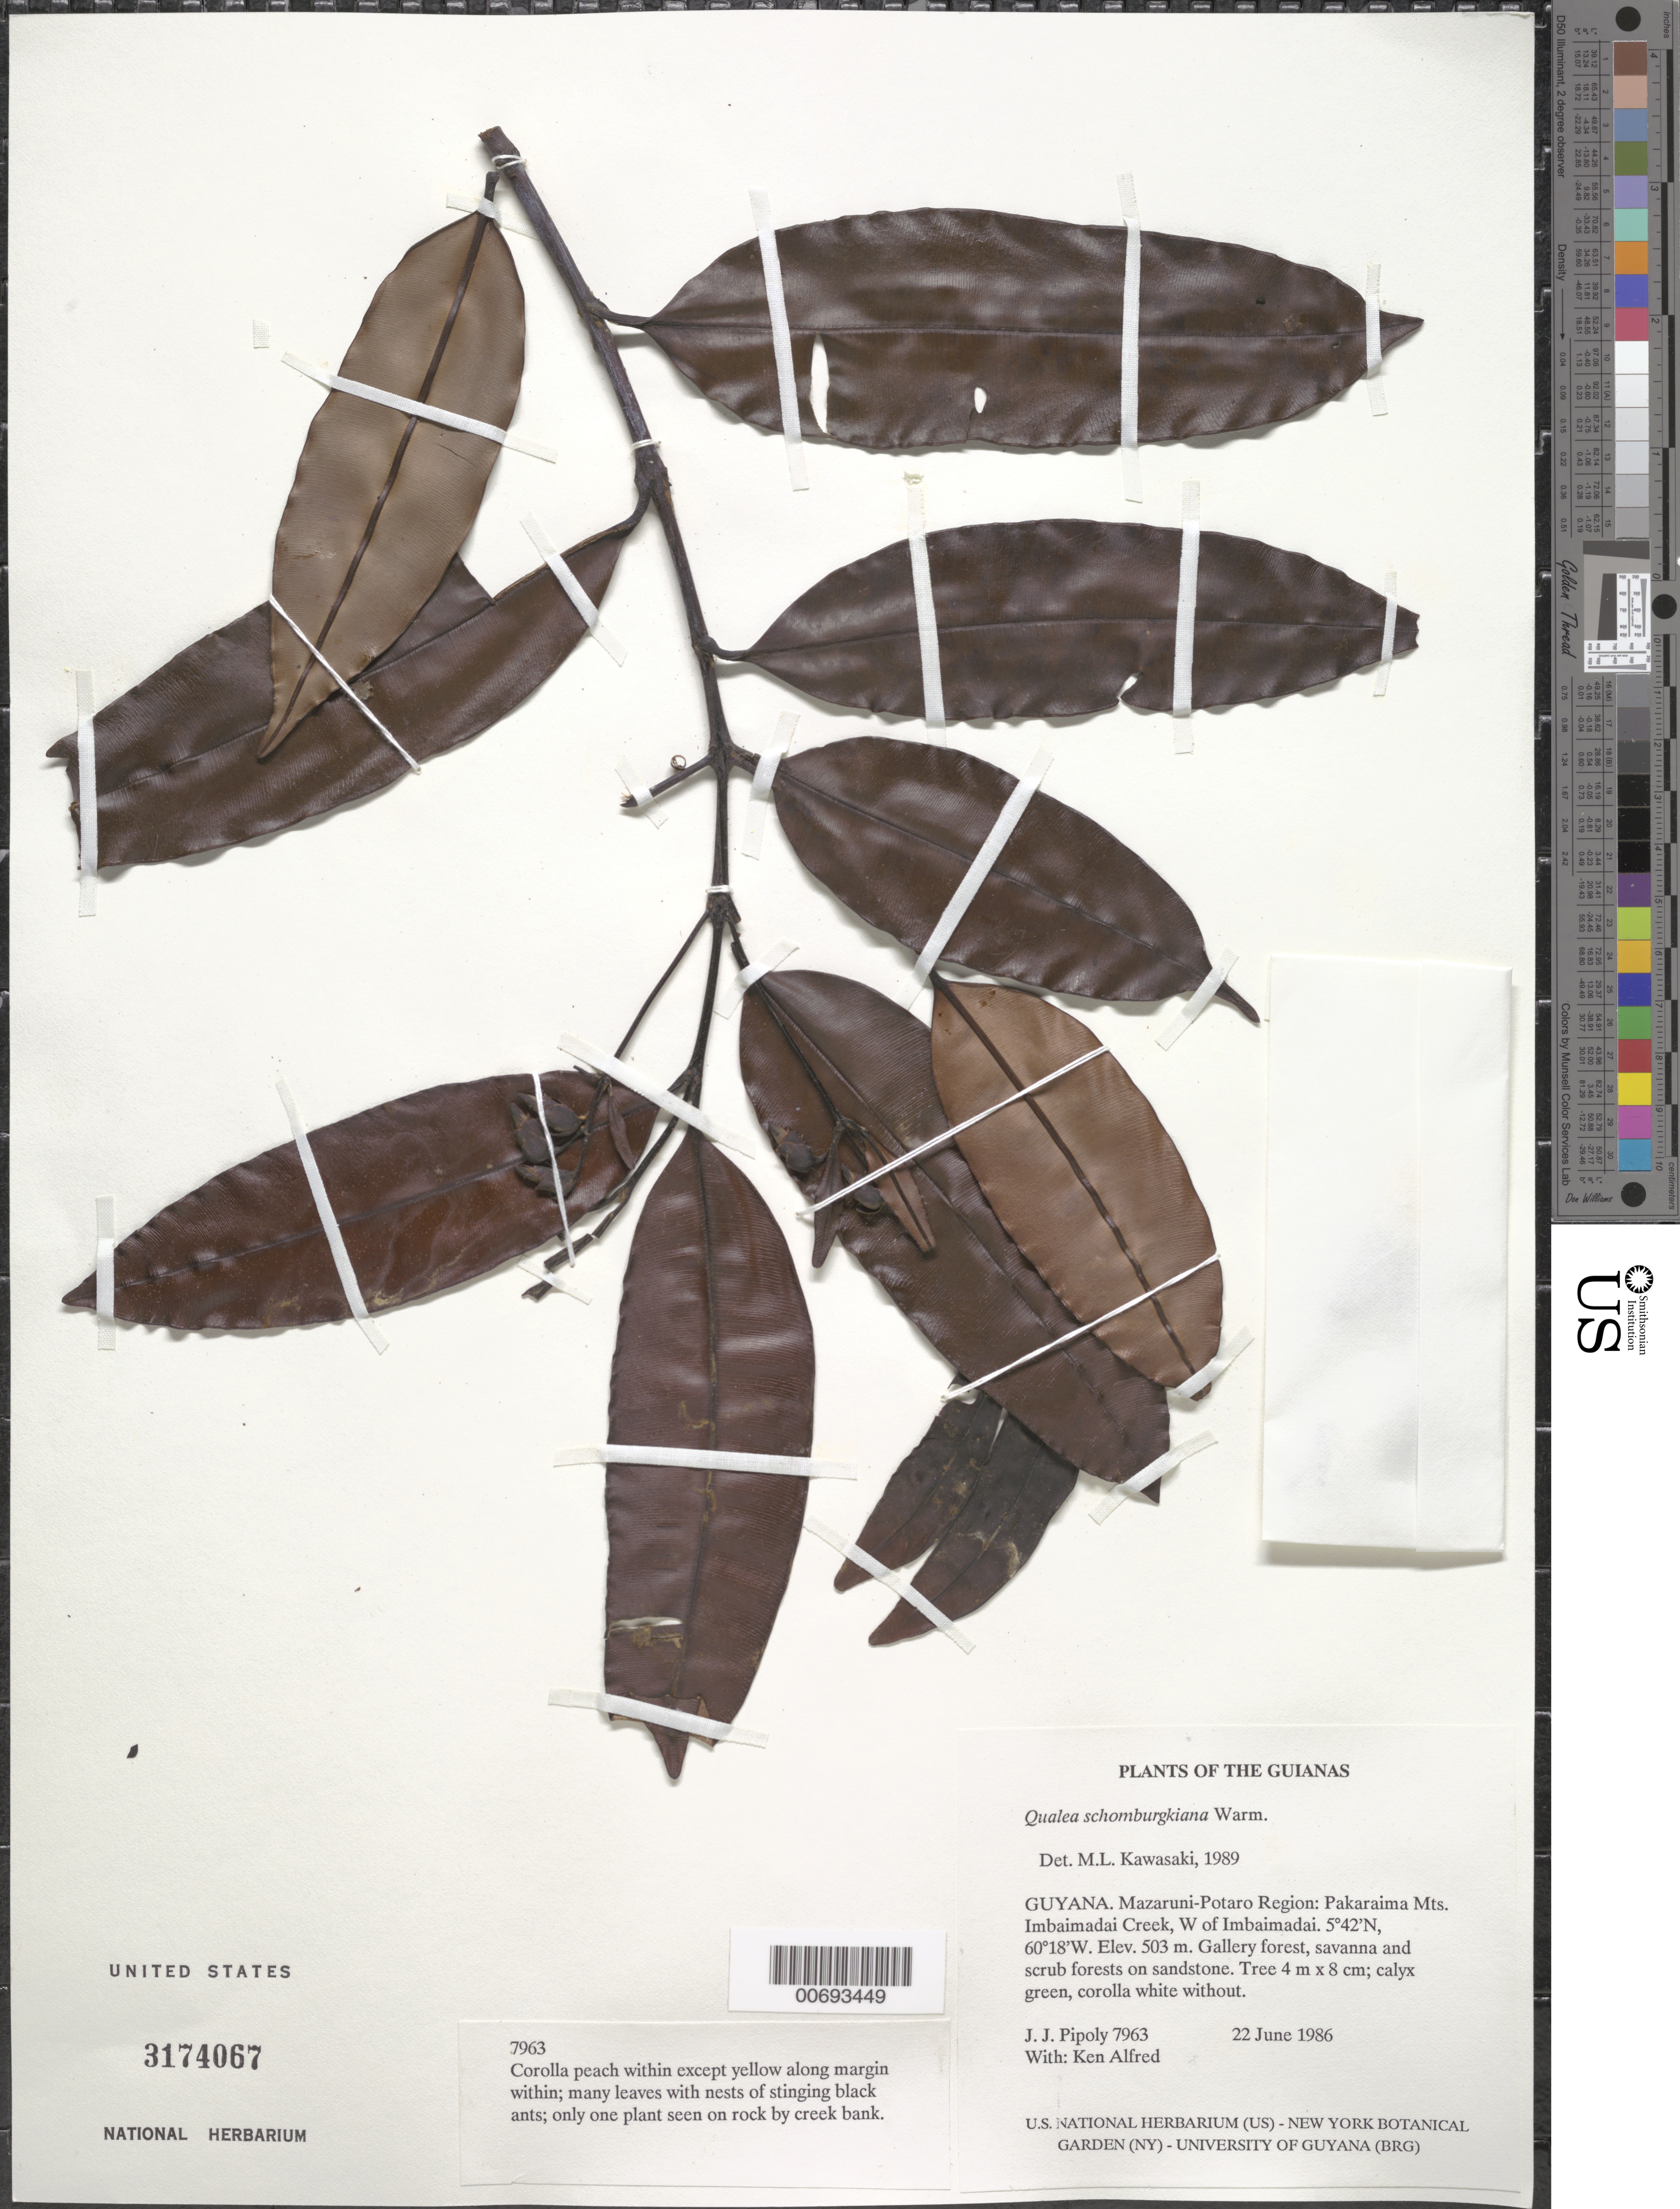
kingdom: Plantae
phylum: Tracheophyta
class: Magnoliopsida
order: Myrtales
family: Vochysiaceae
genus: Qualea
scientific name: Qualea schomburgkiana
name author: Warm.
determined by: Kawasaki, María L.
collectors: J. J. Pipoly & K. Alfred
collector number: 7963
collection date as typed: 22 June 1986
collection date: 1986-06-22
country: Guyana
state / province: Cuyuni-Mazaruni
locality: Pakaraima Mts. Imbaimadai Creek, W of Imbaimadai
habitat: Gallery forest, savanna and scrub forests on sandstone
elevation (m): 503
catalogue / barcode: US 3174067